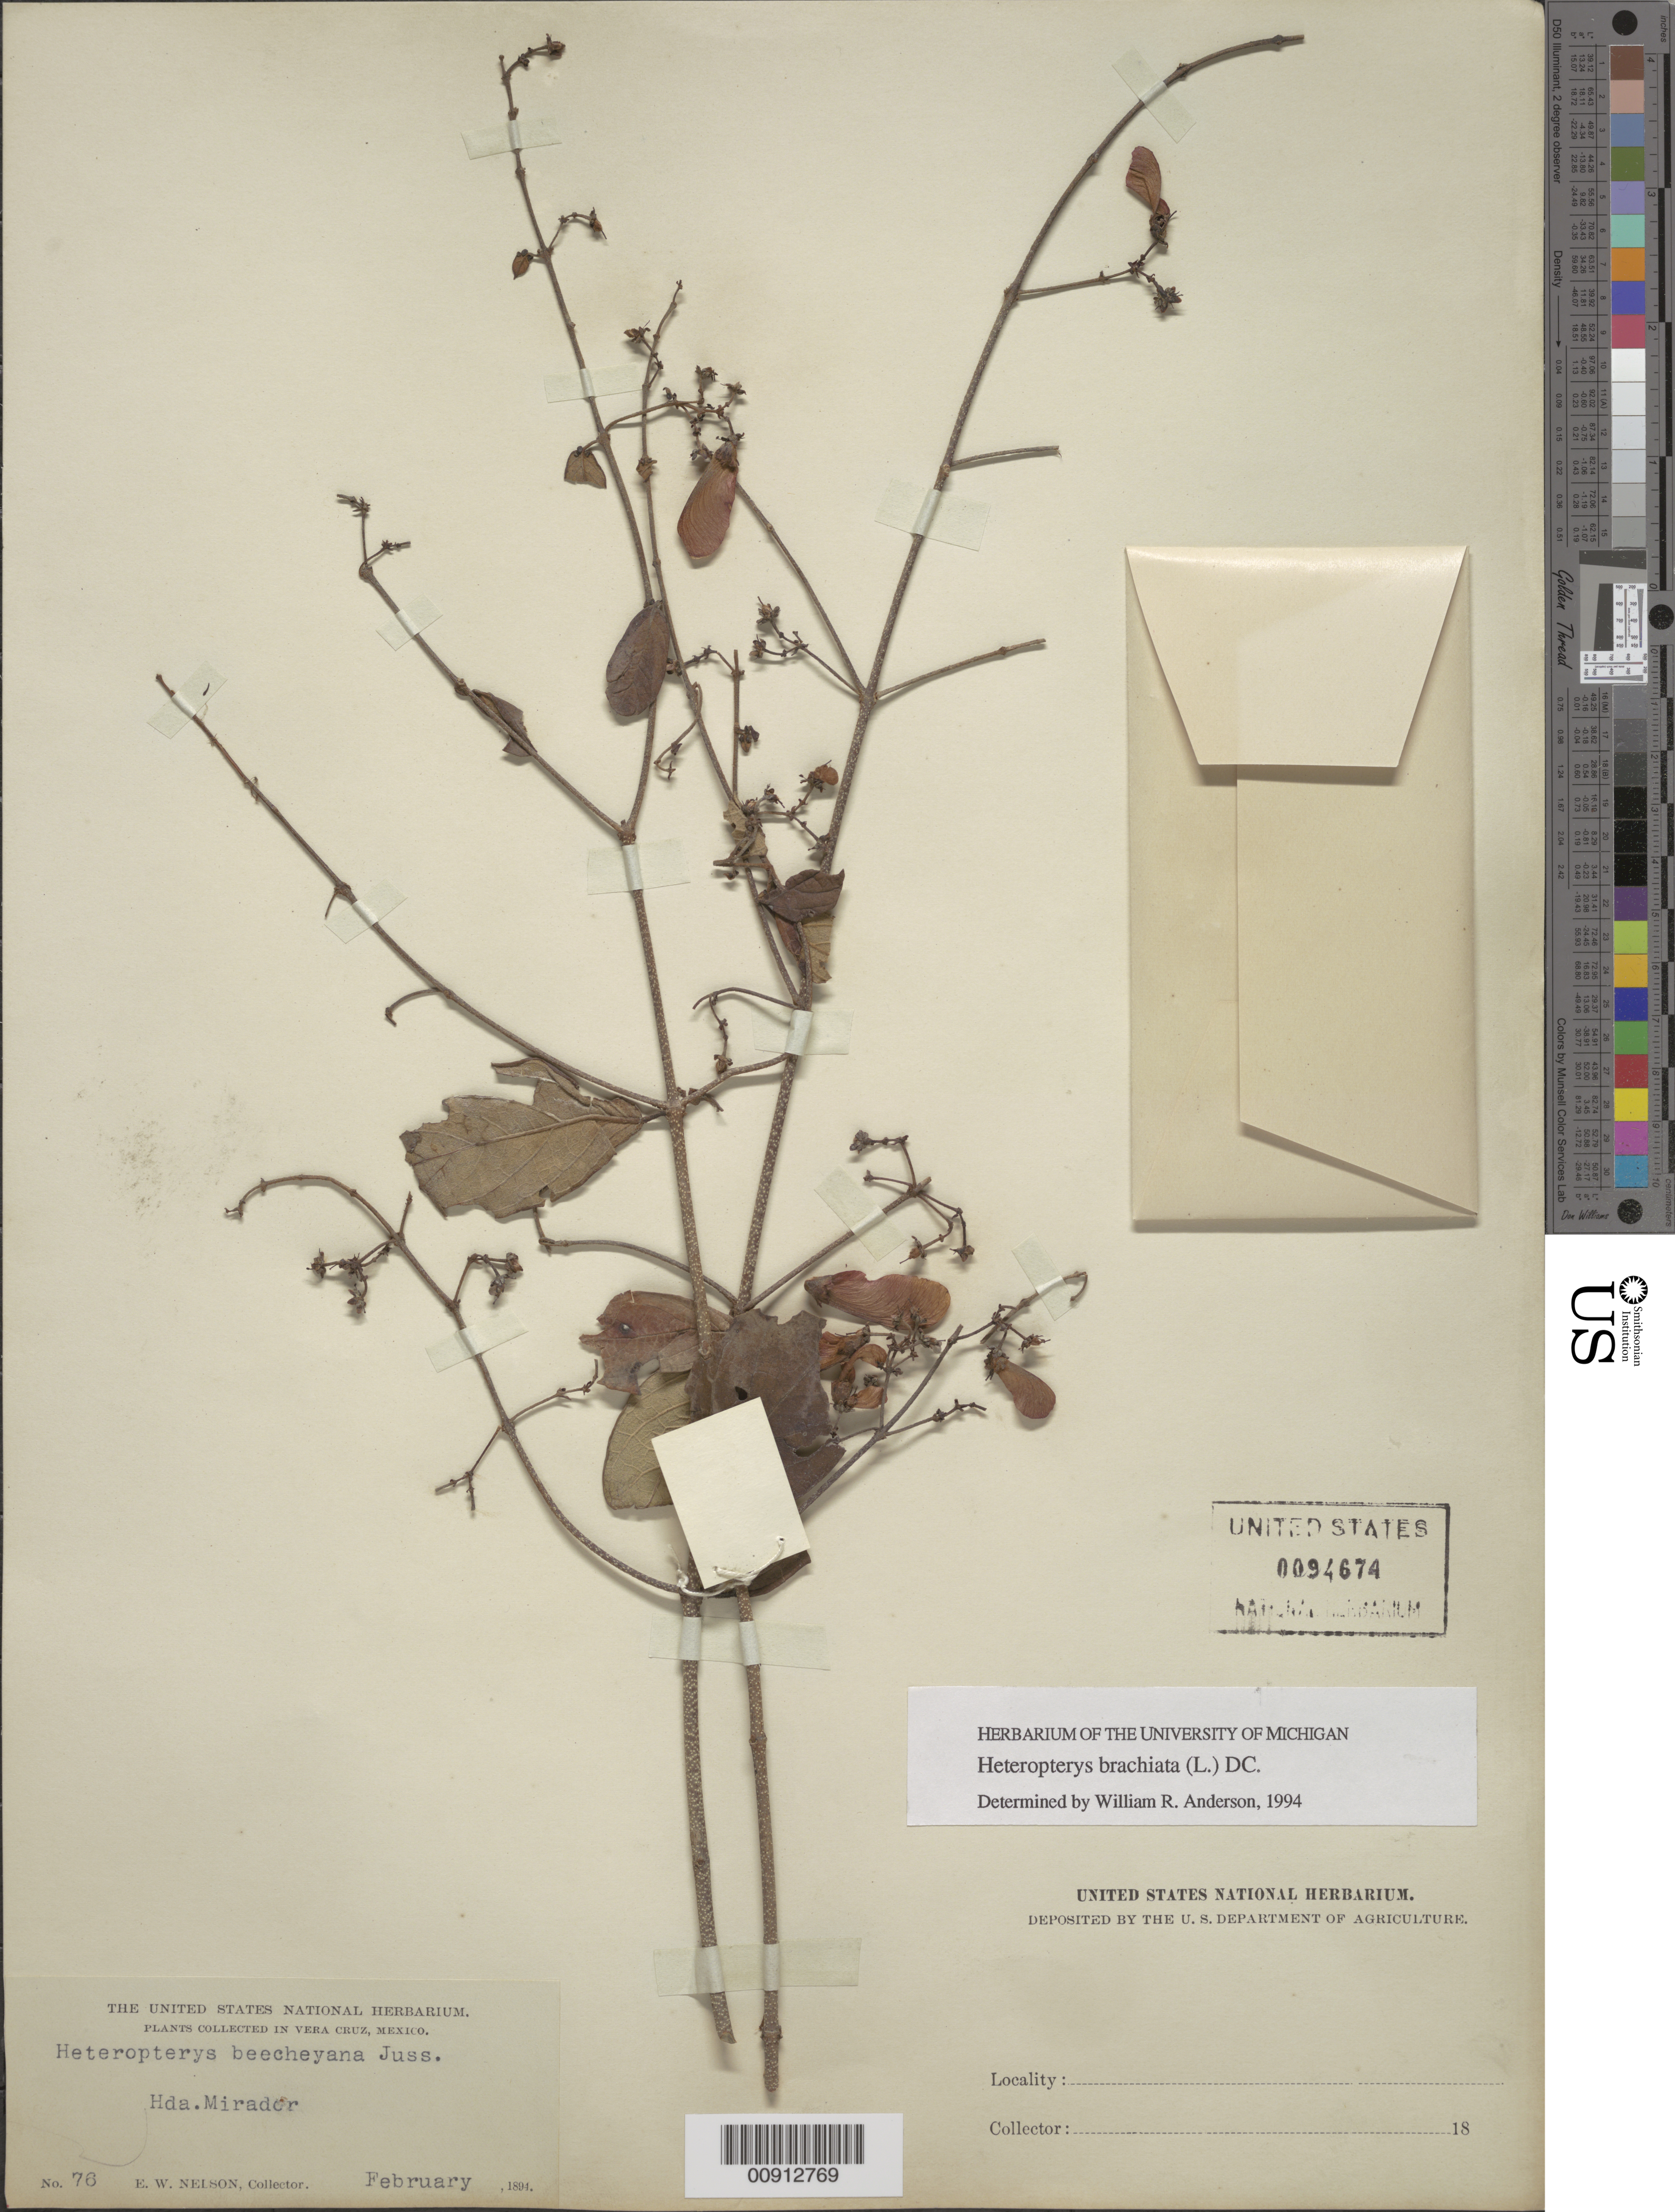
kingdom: Plantae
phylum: Tracheophyta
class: Magnoliopsida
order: Malpighiales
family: Malpighiaceae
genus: Heteropterys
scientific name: Heteropterys brachiata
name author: (L.) DC.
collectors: E. W. Nelson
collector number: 76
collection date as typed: Feb 1894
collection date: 1894-02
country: Mexico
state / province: Veracruz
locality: Hda. Mirador.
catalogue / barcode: US 94674